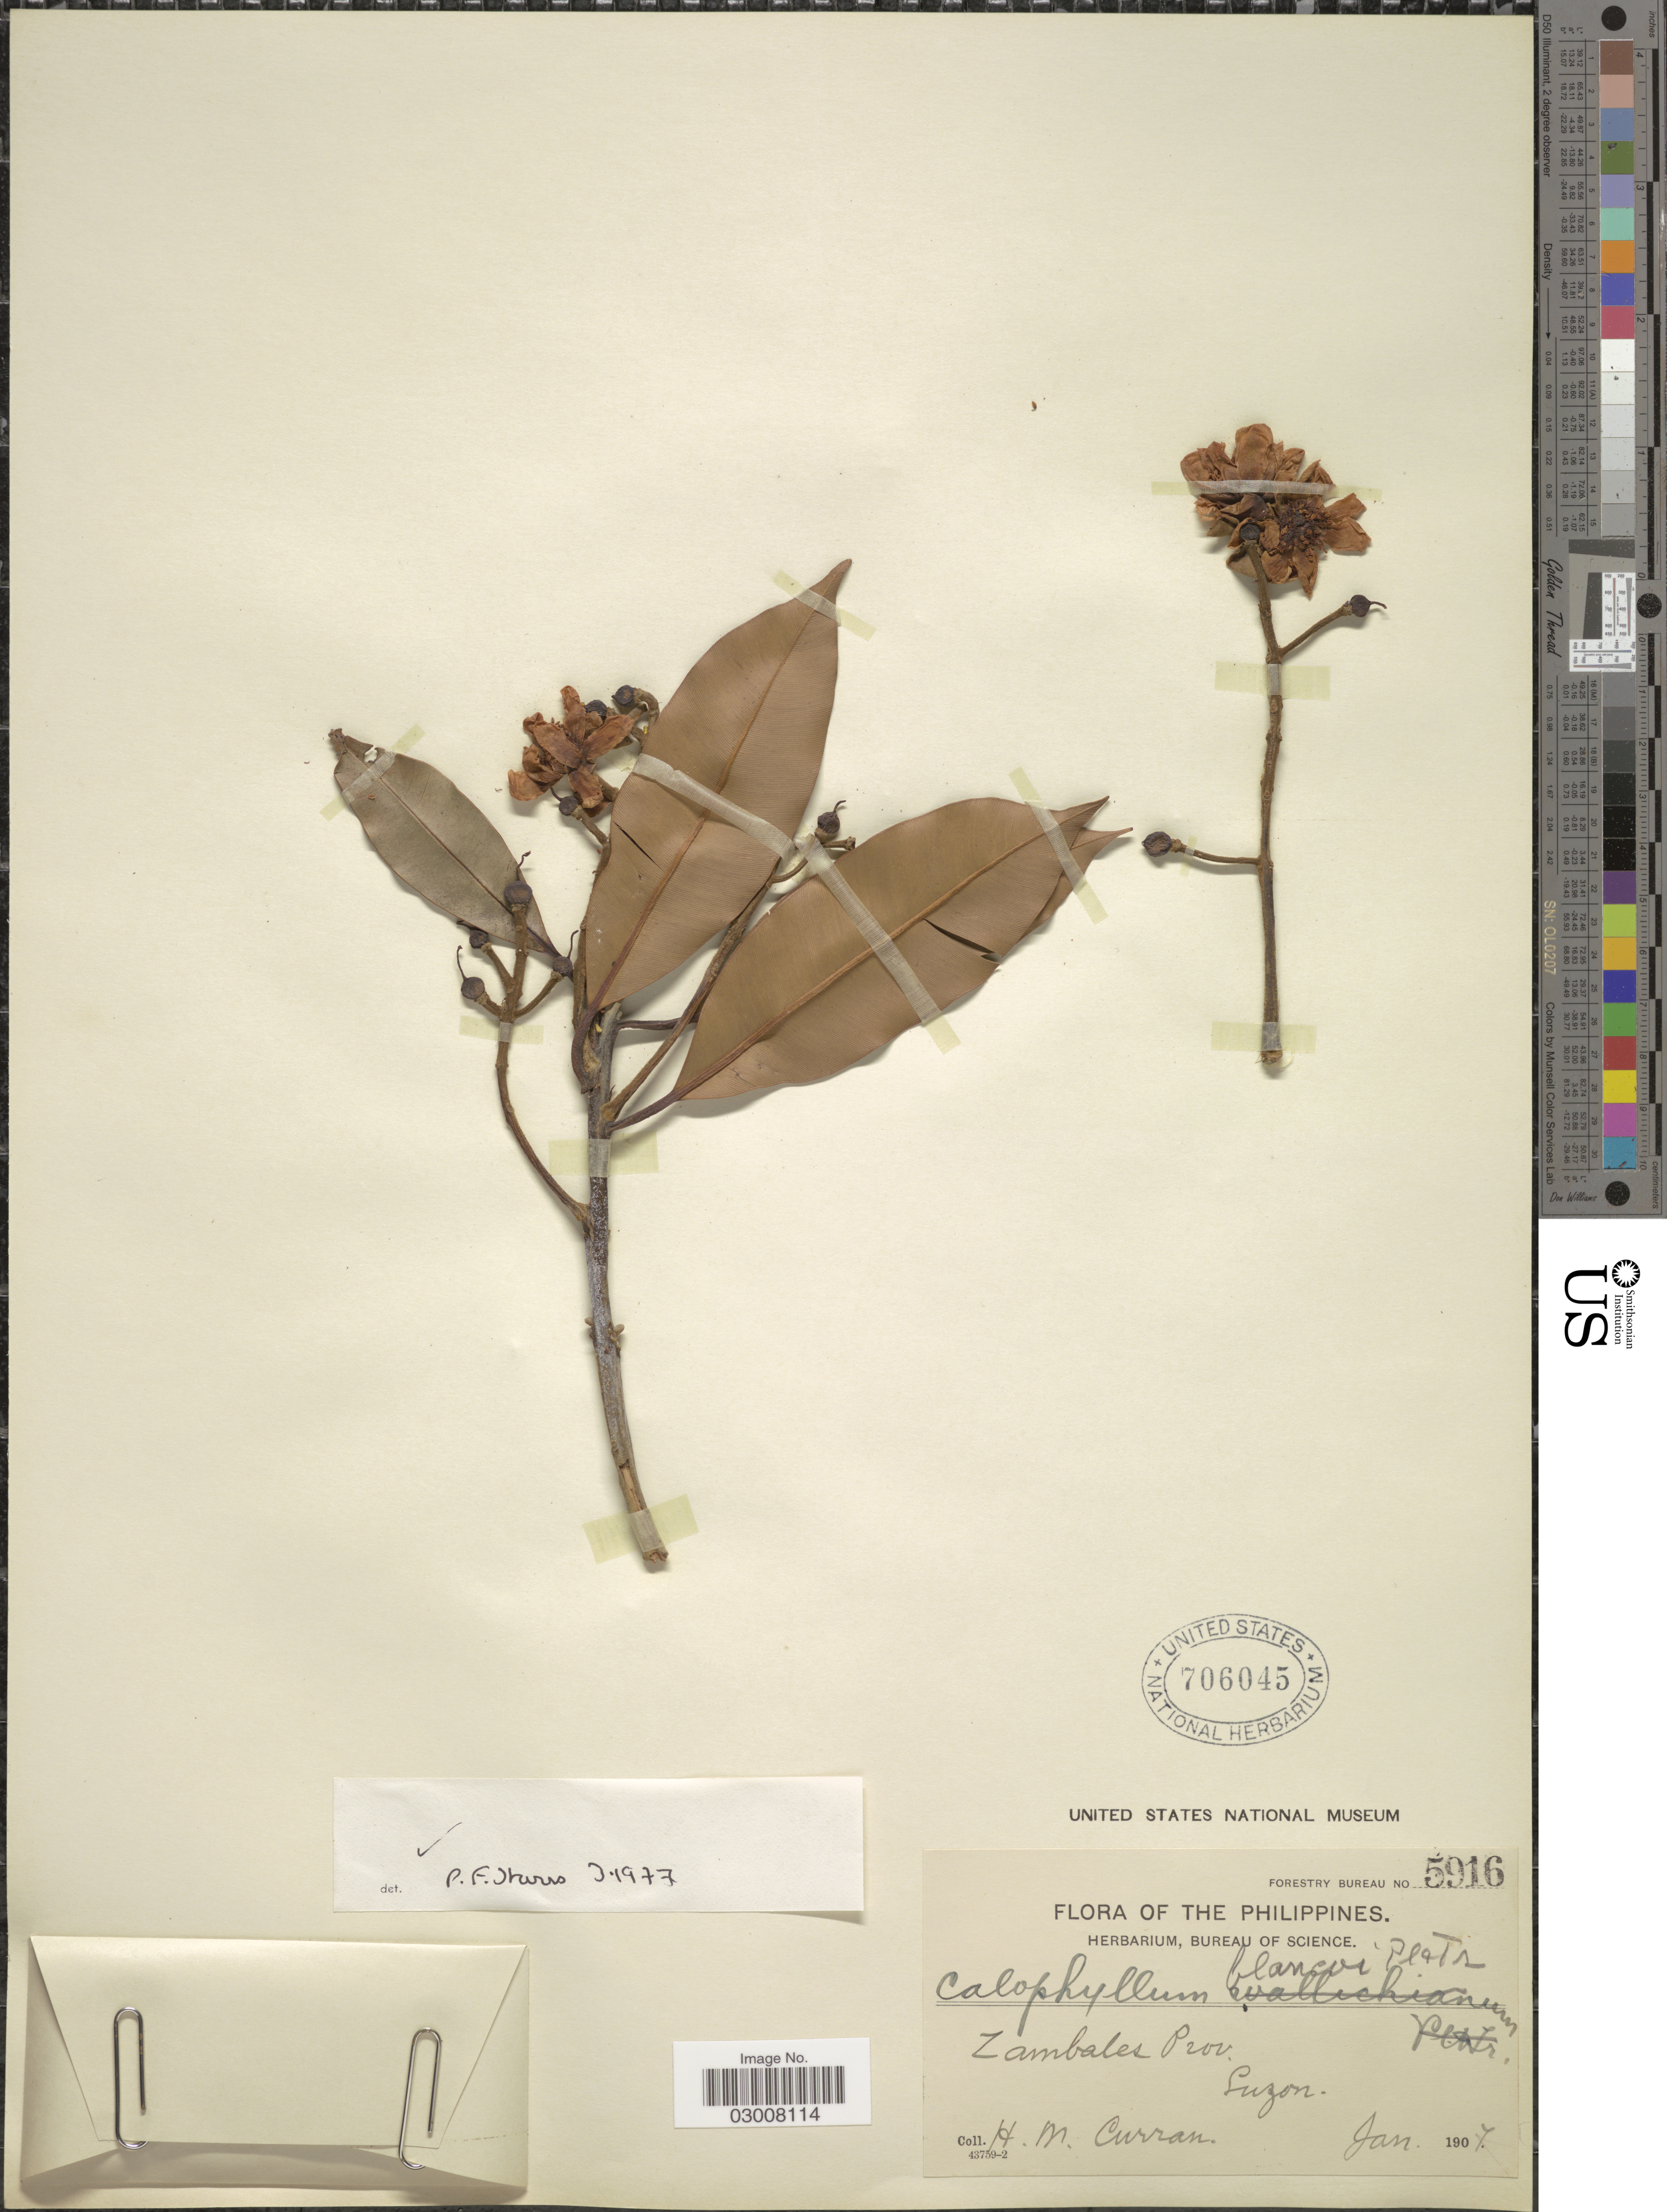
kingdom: Plantae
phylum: Tracheophyta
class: Magnoliopsida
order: Malpighiales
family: Calophyllaceae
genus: Calophyllum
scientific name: Calophyllum blancoi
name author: Planch. & Triana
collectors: H. M. Curran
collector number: Forestry Bureau 5916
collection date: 1907-01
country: Philippines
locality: Zambales Prov. Luzon.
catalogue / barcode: US 706045